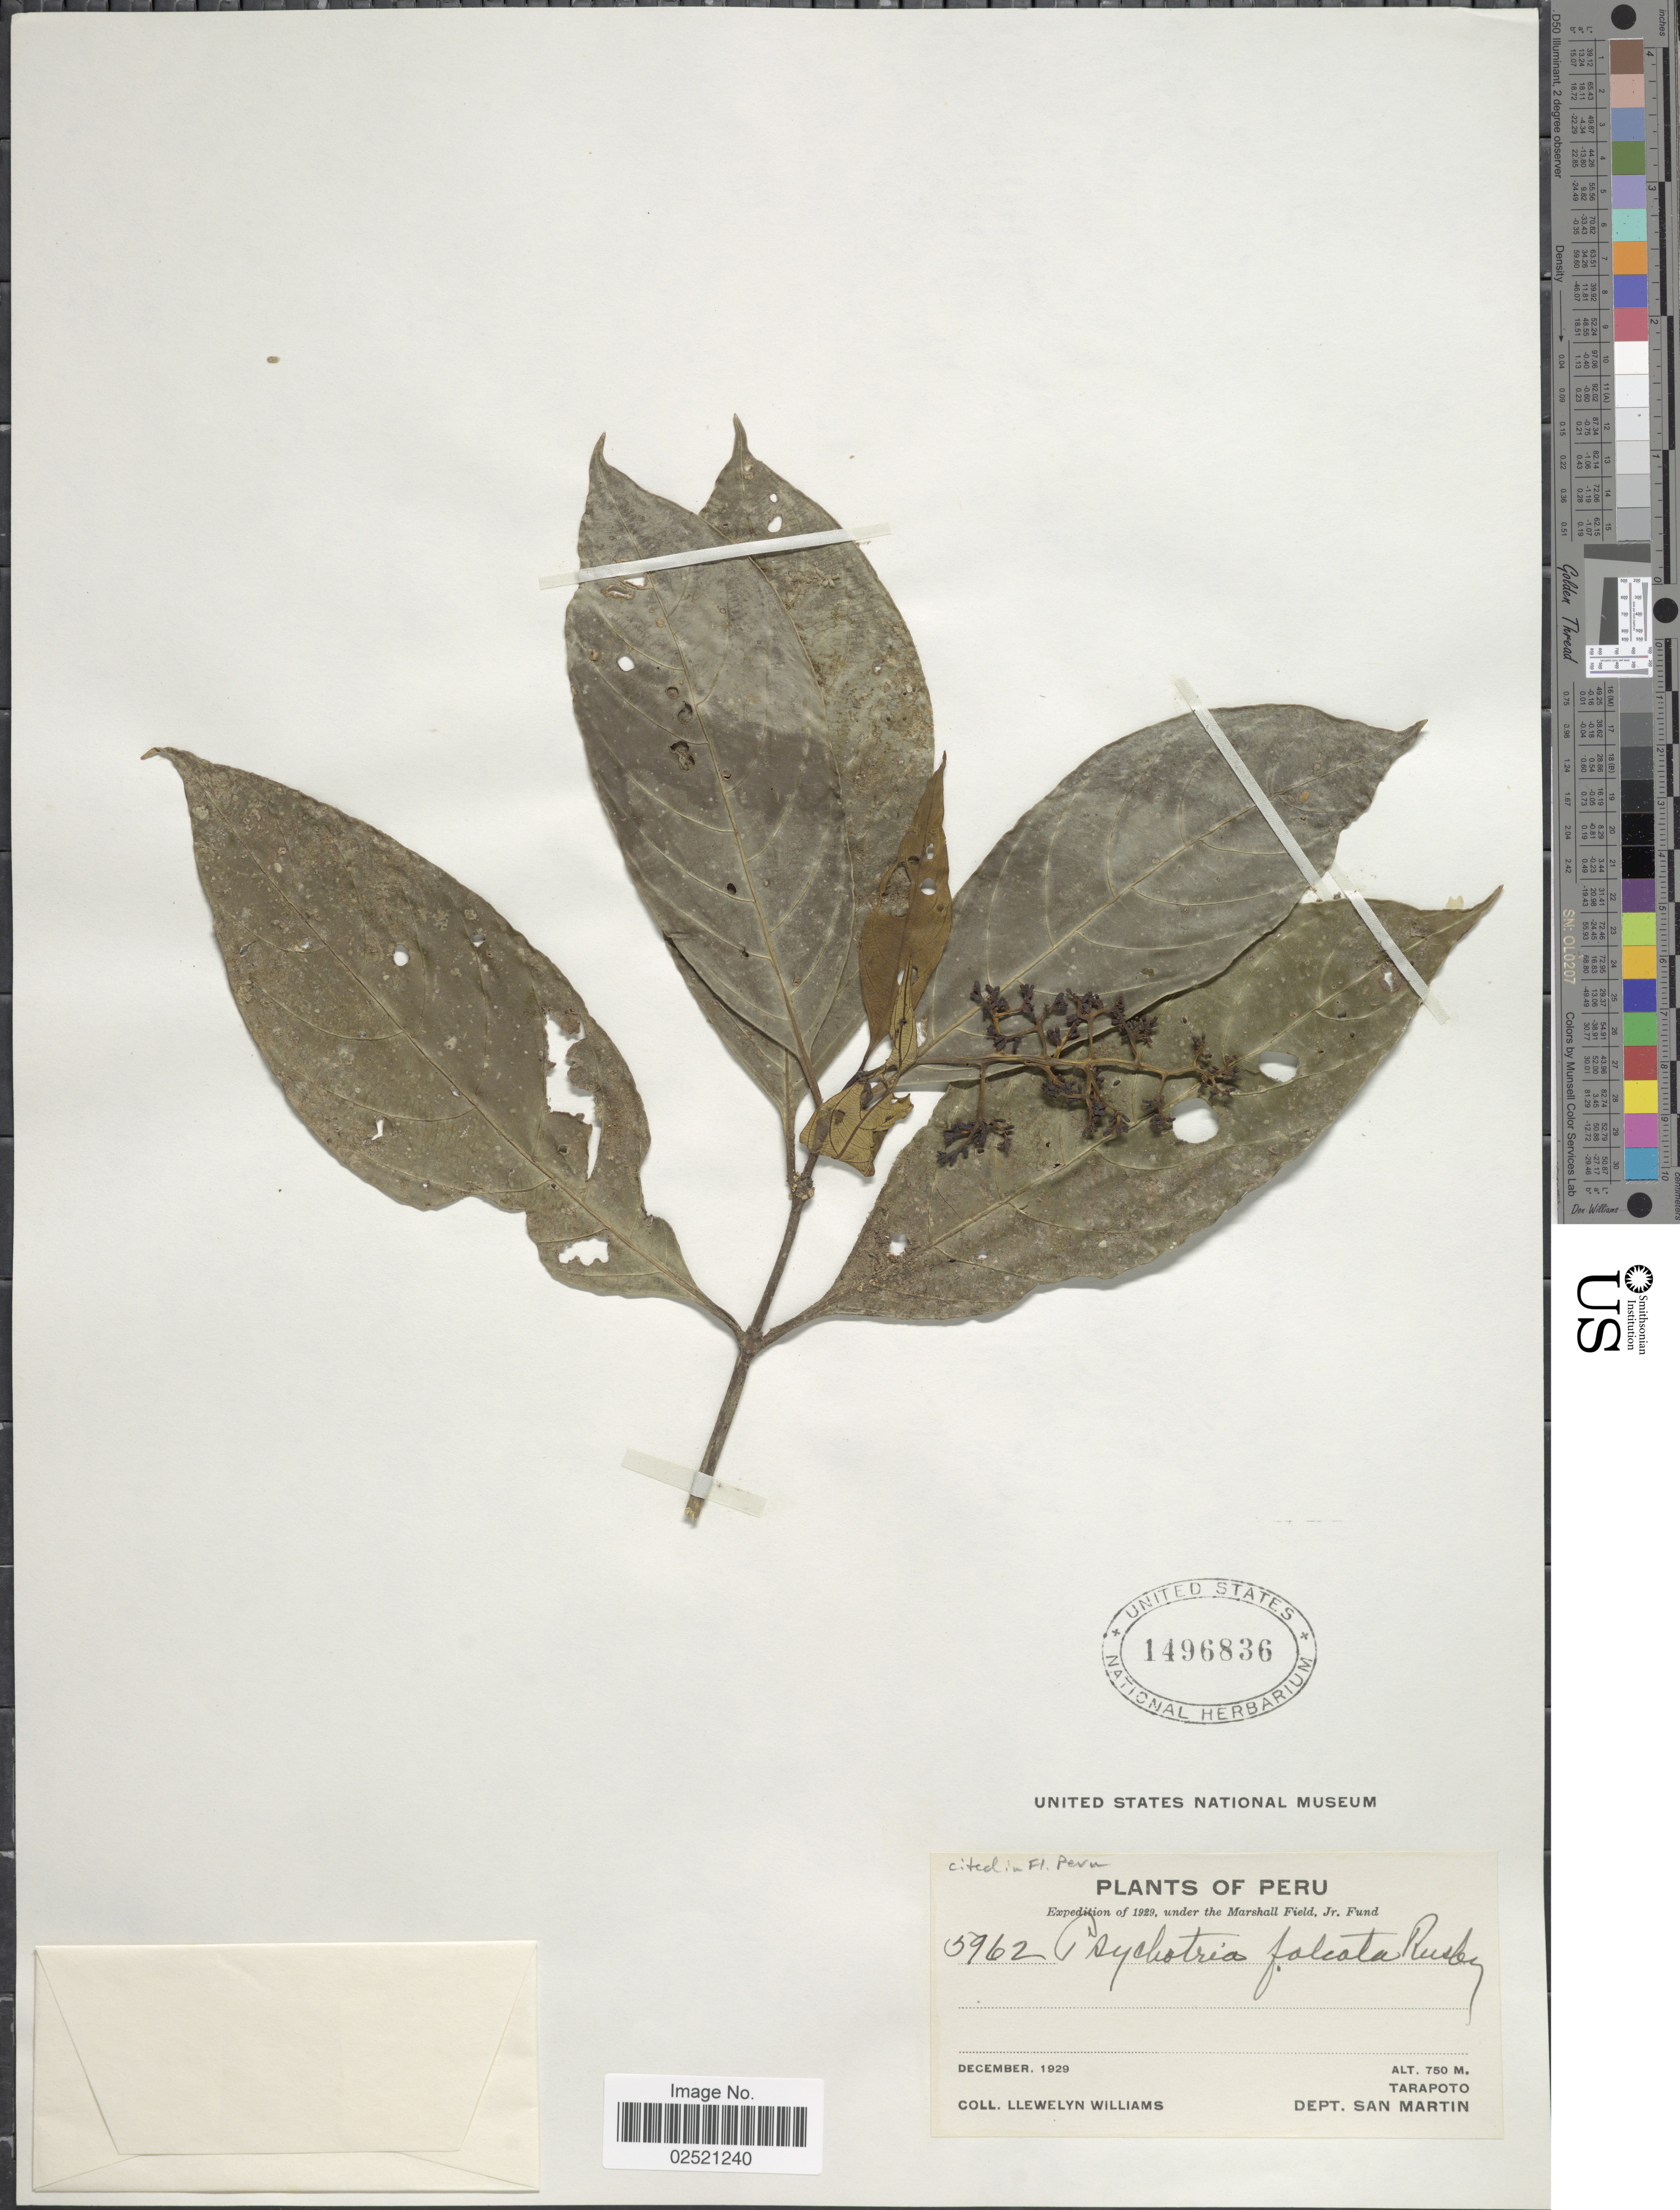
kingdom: Plantae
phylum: Tracheophyta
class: Magnoliopsida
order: Gentianales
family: Rubiaceae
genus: Psychotria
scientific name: Psychotria falcata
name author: Rusby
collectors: Ll. Williams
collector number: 5962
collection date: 1929-12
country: Peru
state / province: San Martín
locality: Tarapoto.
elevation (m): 750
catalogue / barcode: US 1496836